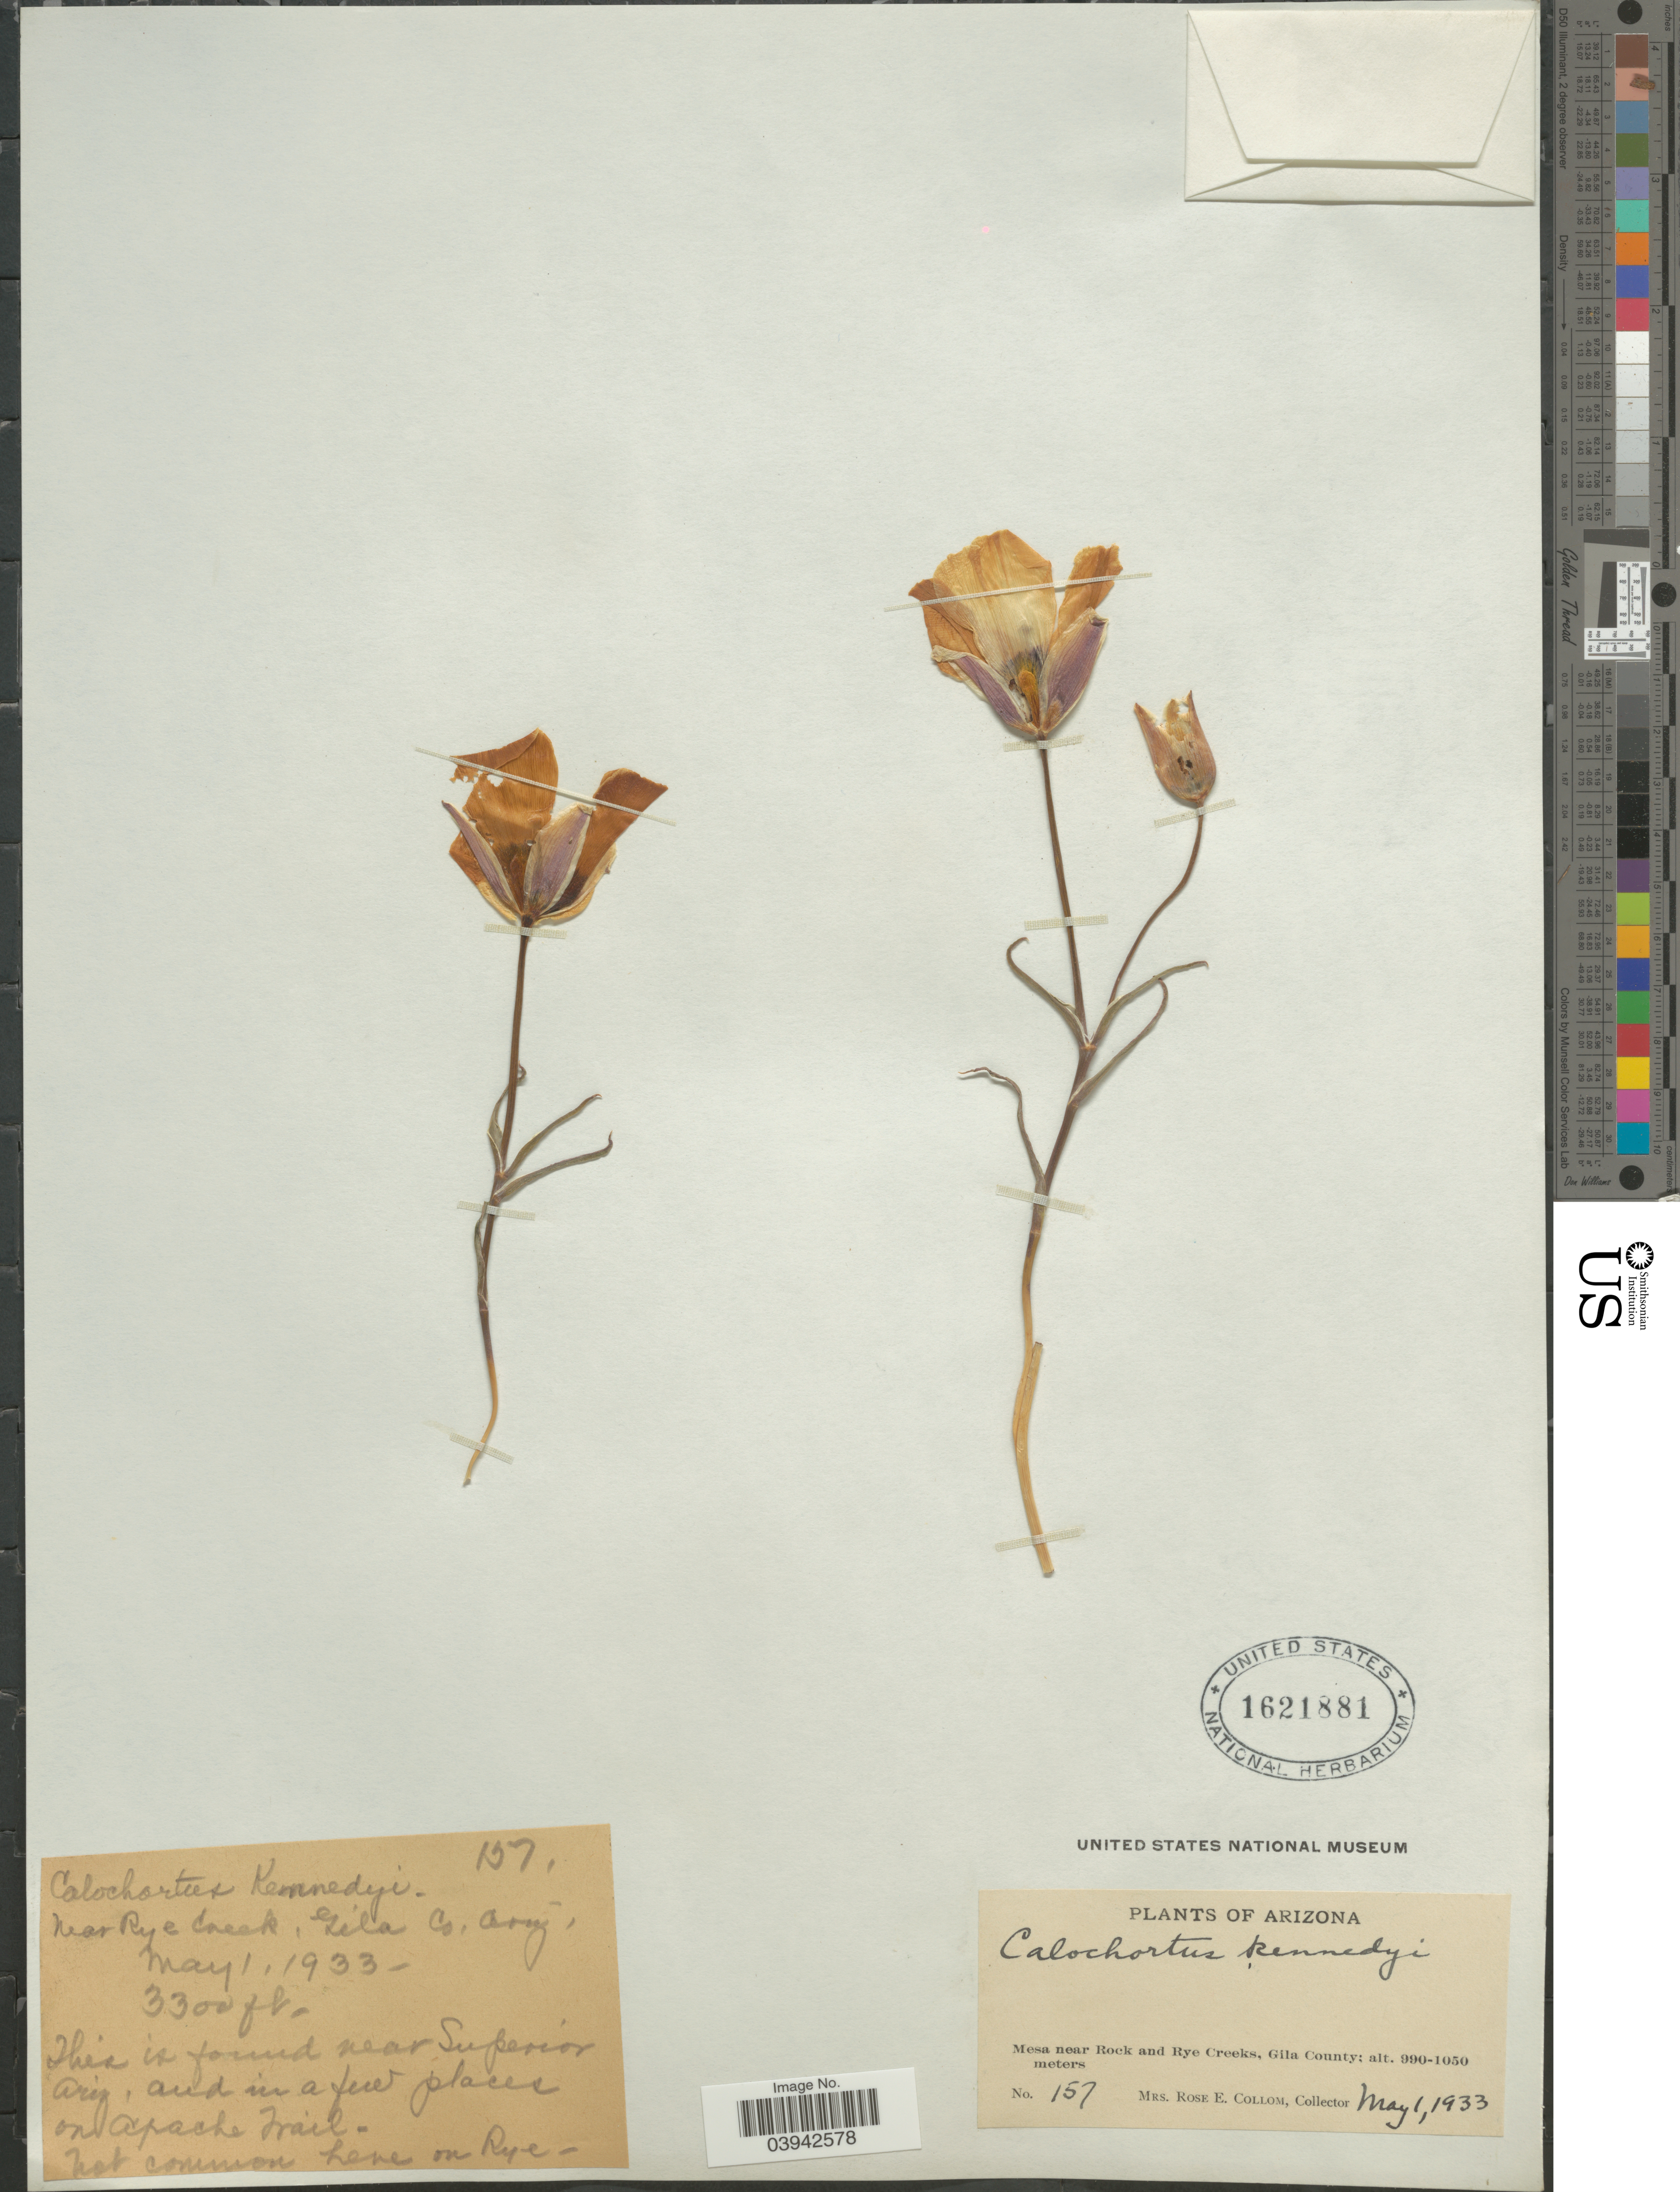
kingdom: Plantae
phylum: Tracheophyta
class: Liliopsida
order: Liliales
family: Liliaceae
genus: Calochortus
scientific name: Calochortus kennedyi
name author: Porter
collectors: R. E. Collom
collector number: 157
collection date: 1933-05-01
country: United States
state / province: Arizona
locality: Near Rye Creek, Gila County. Near Superior, and in a few places on Apache Trail.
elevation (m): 1006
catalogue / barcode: US 1621881